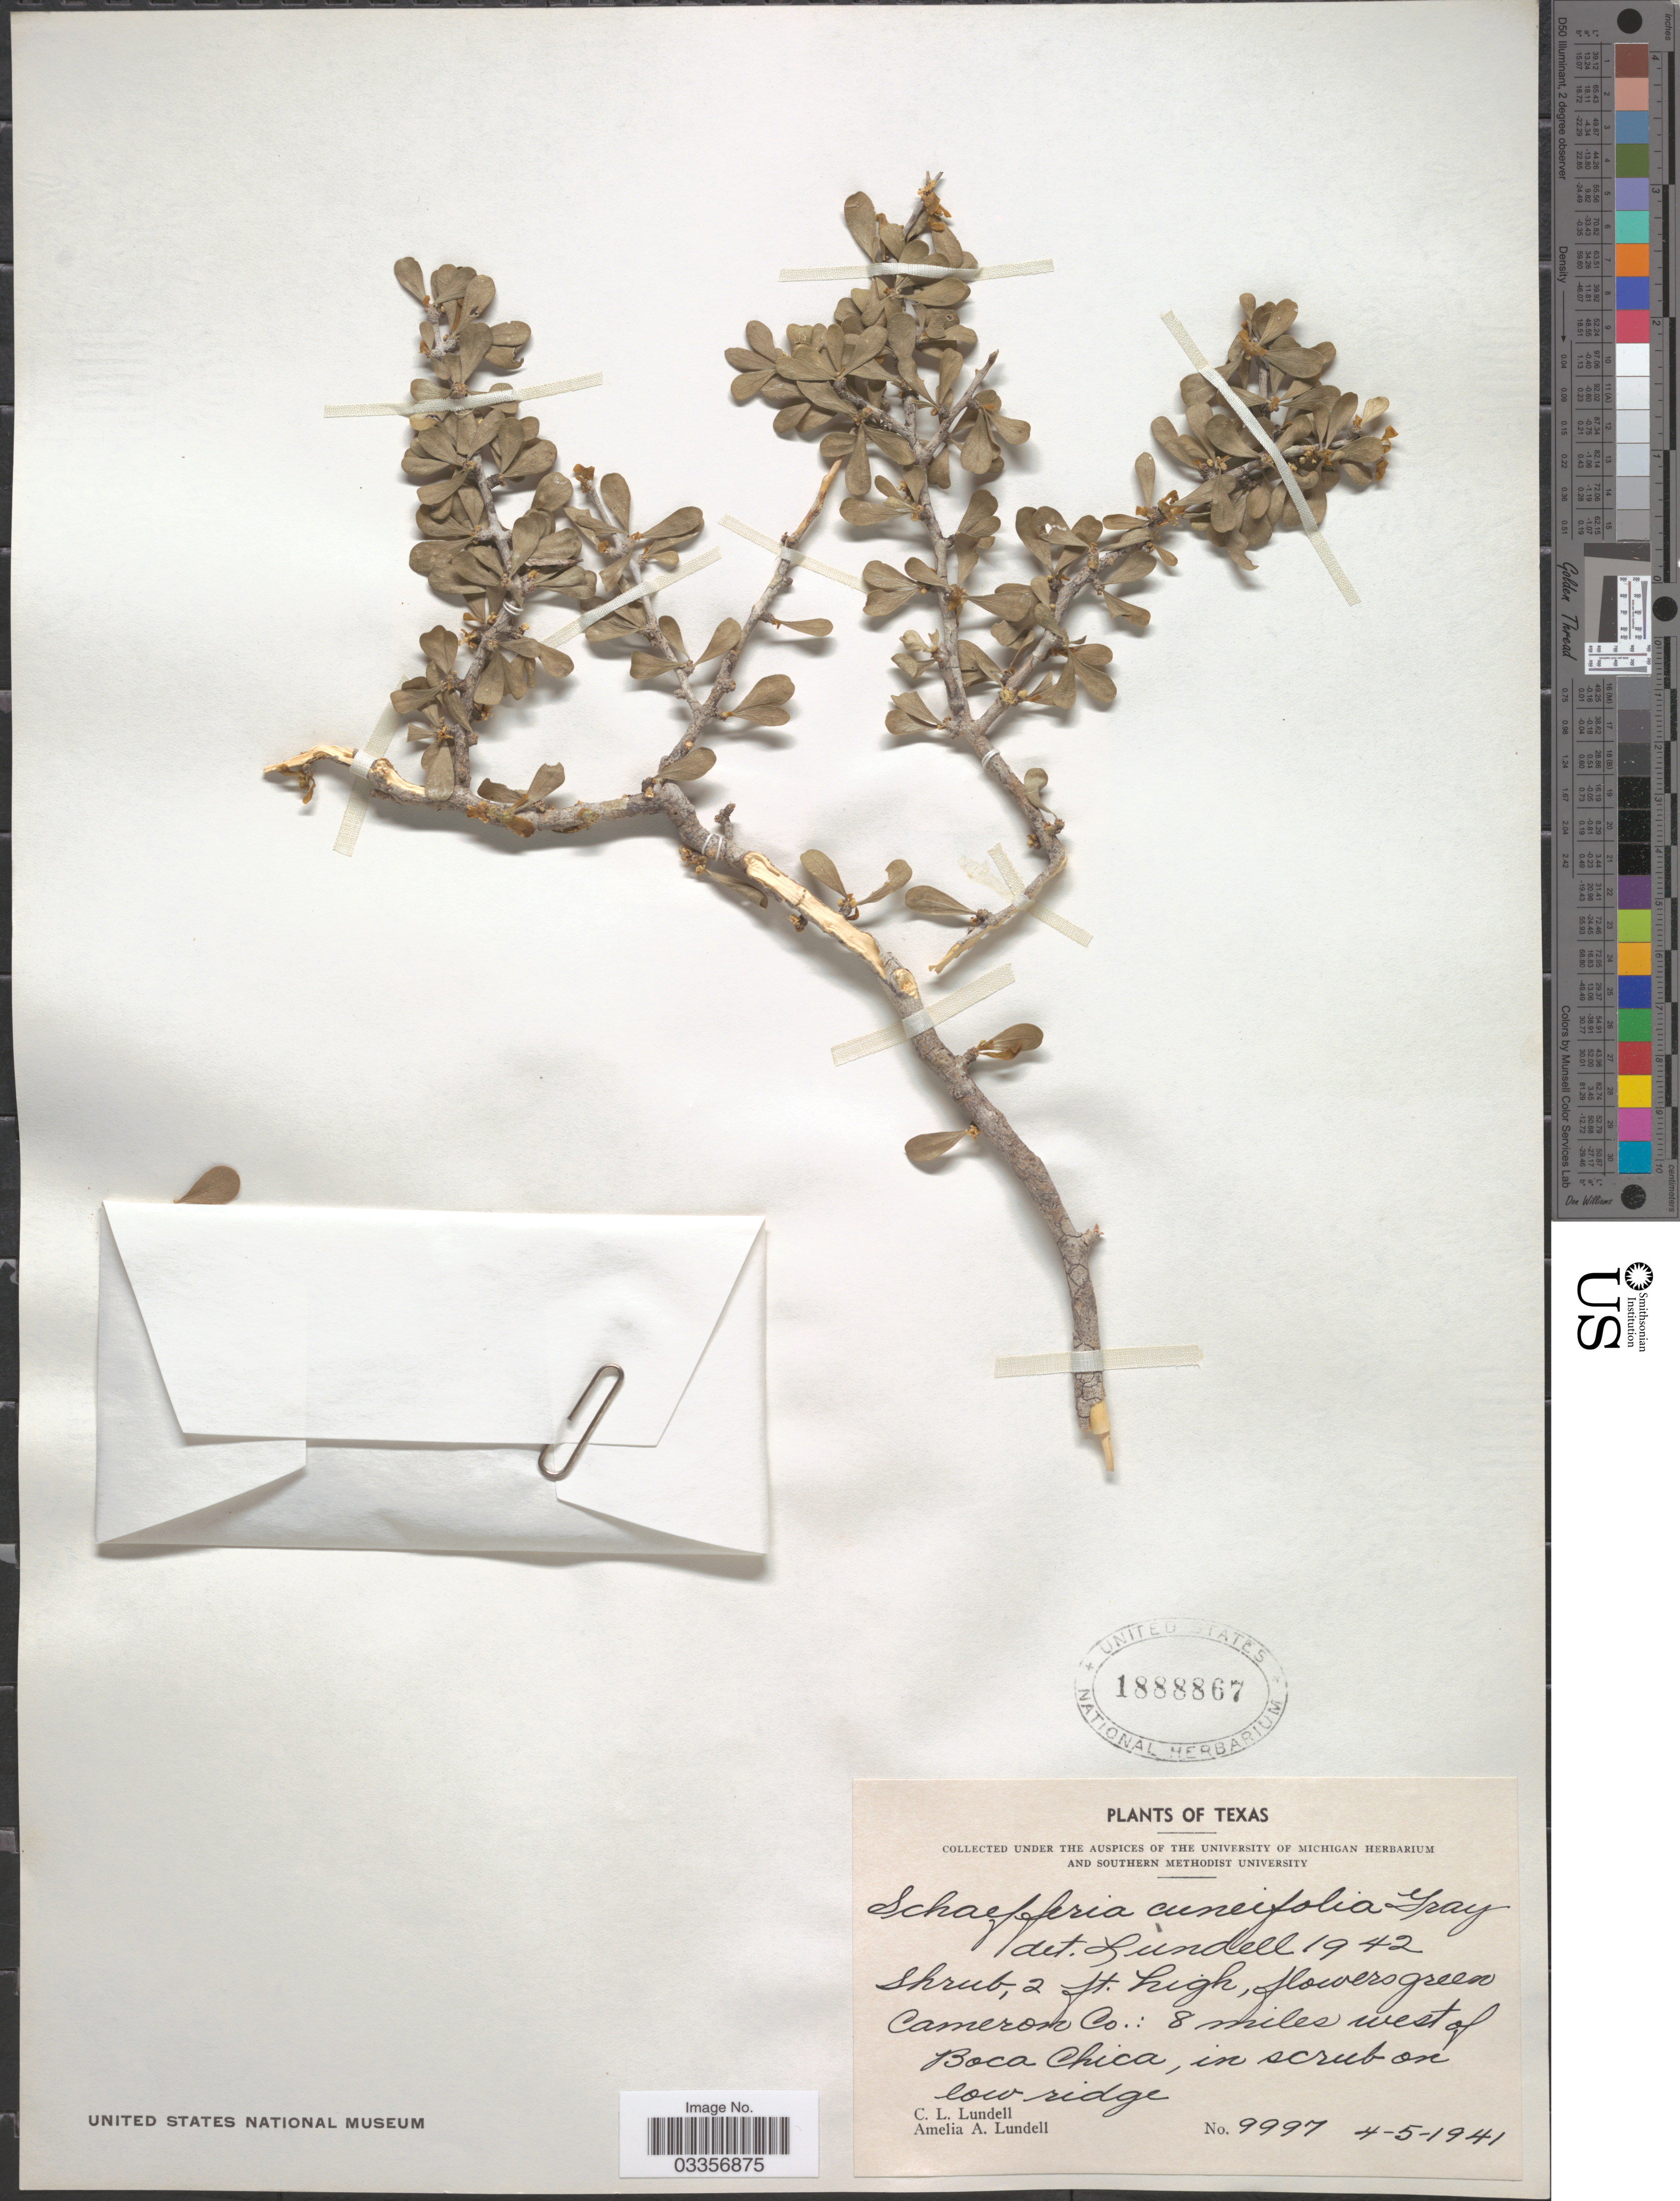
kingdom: Plantae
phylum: Tracheophyta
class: Magnoliopsida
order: Celastrales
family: Celastraceae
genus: Schaefferia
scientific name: Schaefferia cuneifolia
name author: A. Gray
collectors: C. L. Lundell & A. A. Lundell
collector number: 9997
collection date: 1941-04-05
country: United States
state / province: Texas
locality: Cameron Co.: 8 miles west of Boca Chica.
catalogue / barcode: US 1888867